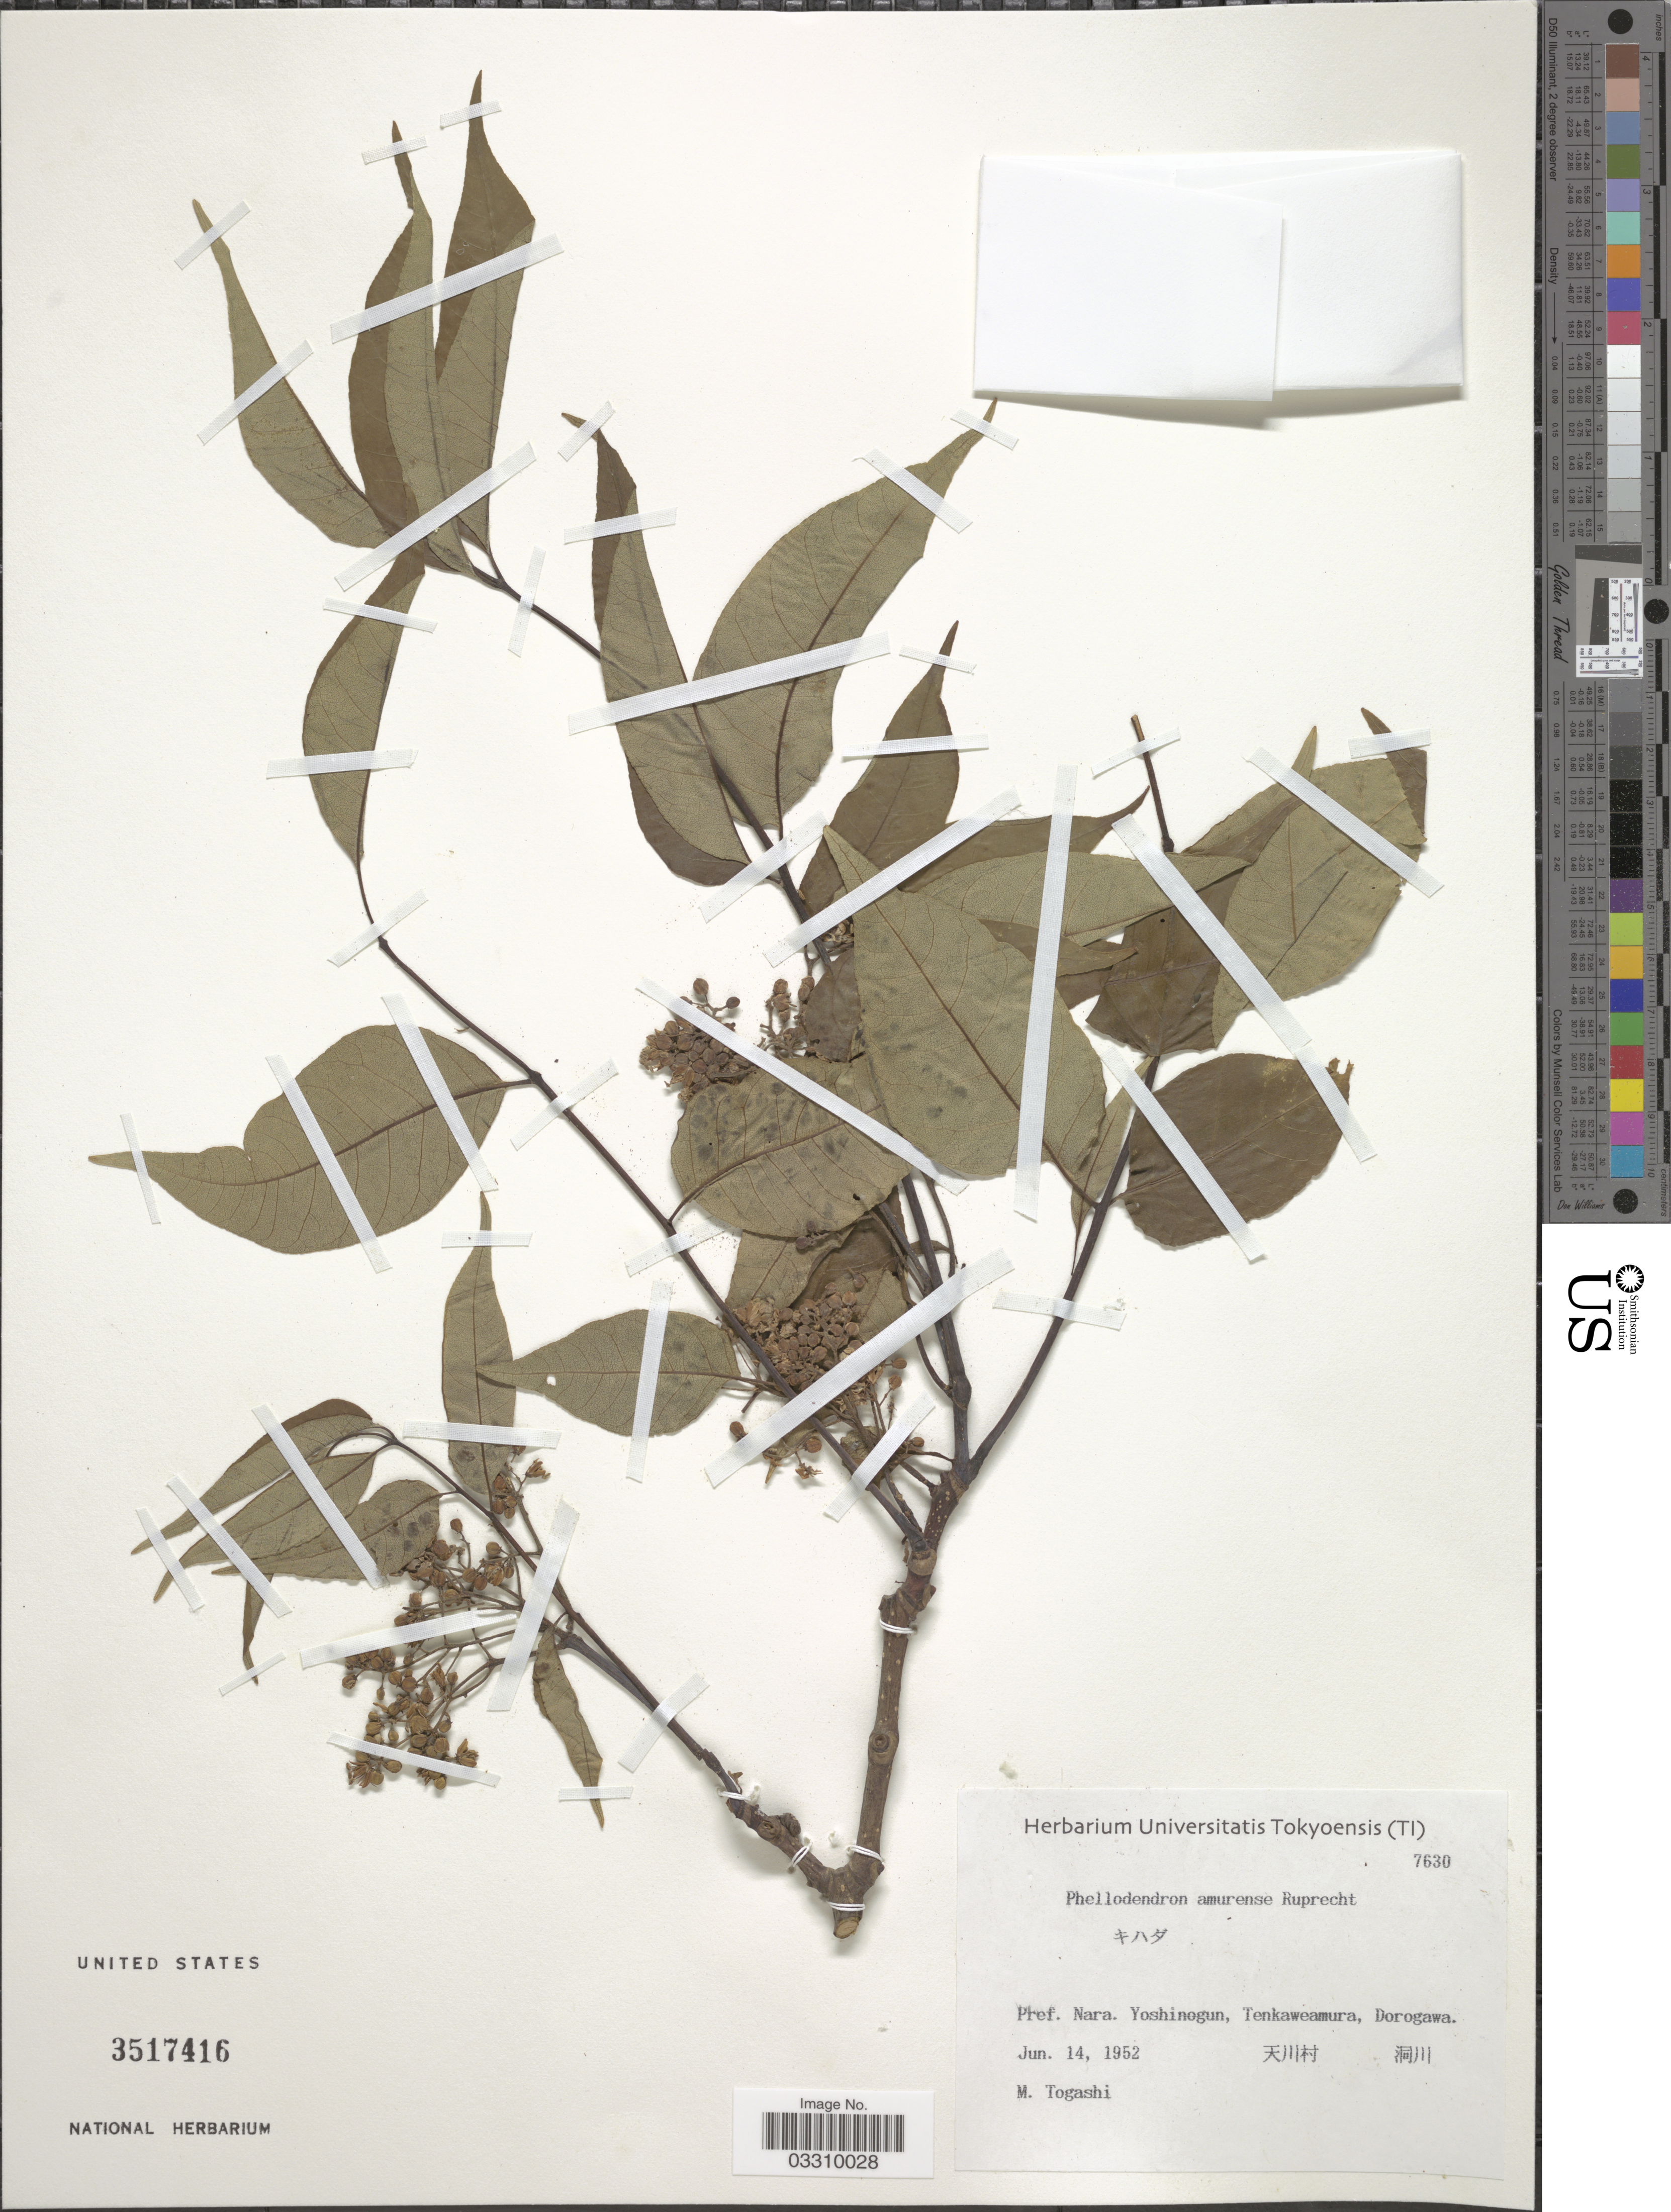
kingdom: Plantae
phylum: Tracheophyta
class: Magnoliopsida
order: Sapindales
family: Rutaceae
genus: Phellodendron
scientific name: Phellodendron amurense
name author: Rupr.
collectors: M. Togashi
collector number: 7630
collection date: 1952-06-14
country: Japan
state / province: Nara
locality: Pref. Nara, Yoshinogun, Tenkaweamura, Dorogawa.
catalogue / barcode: US 3517416